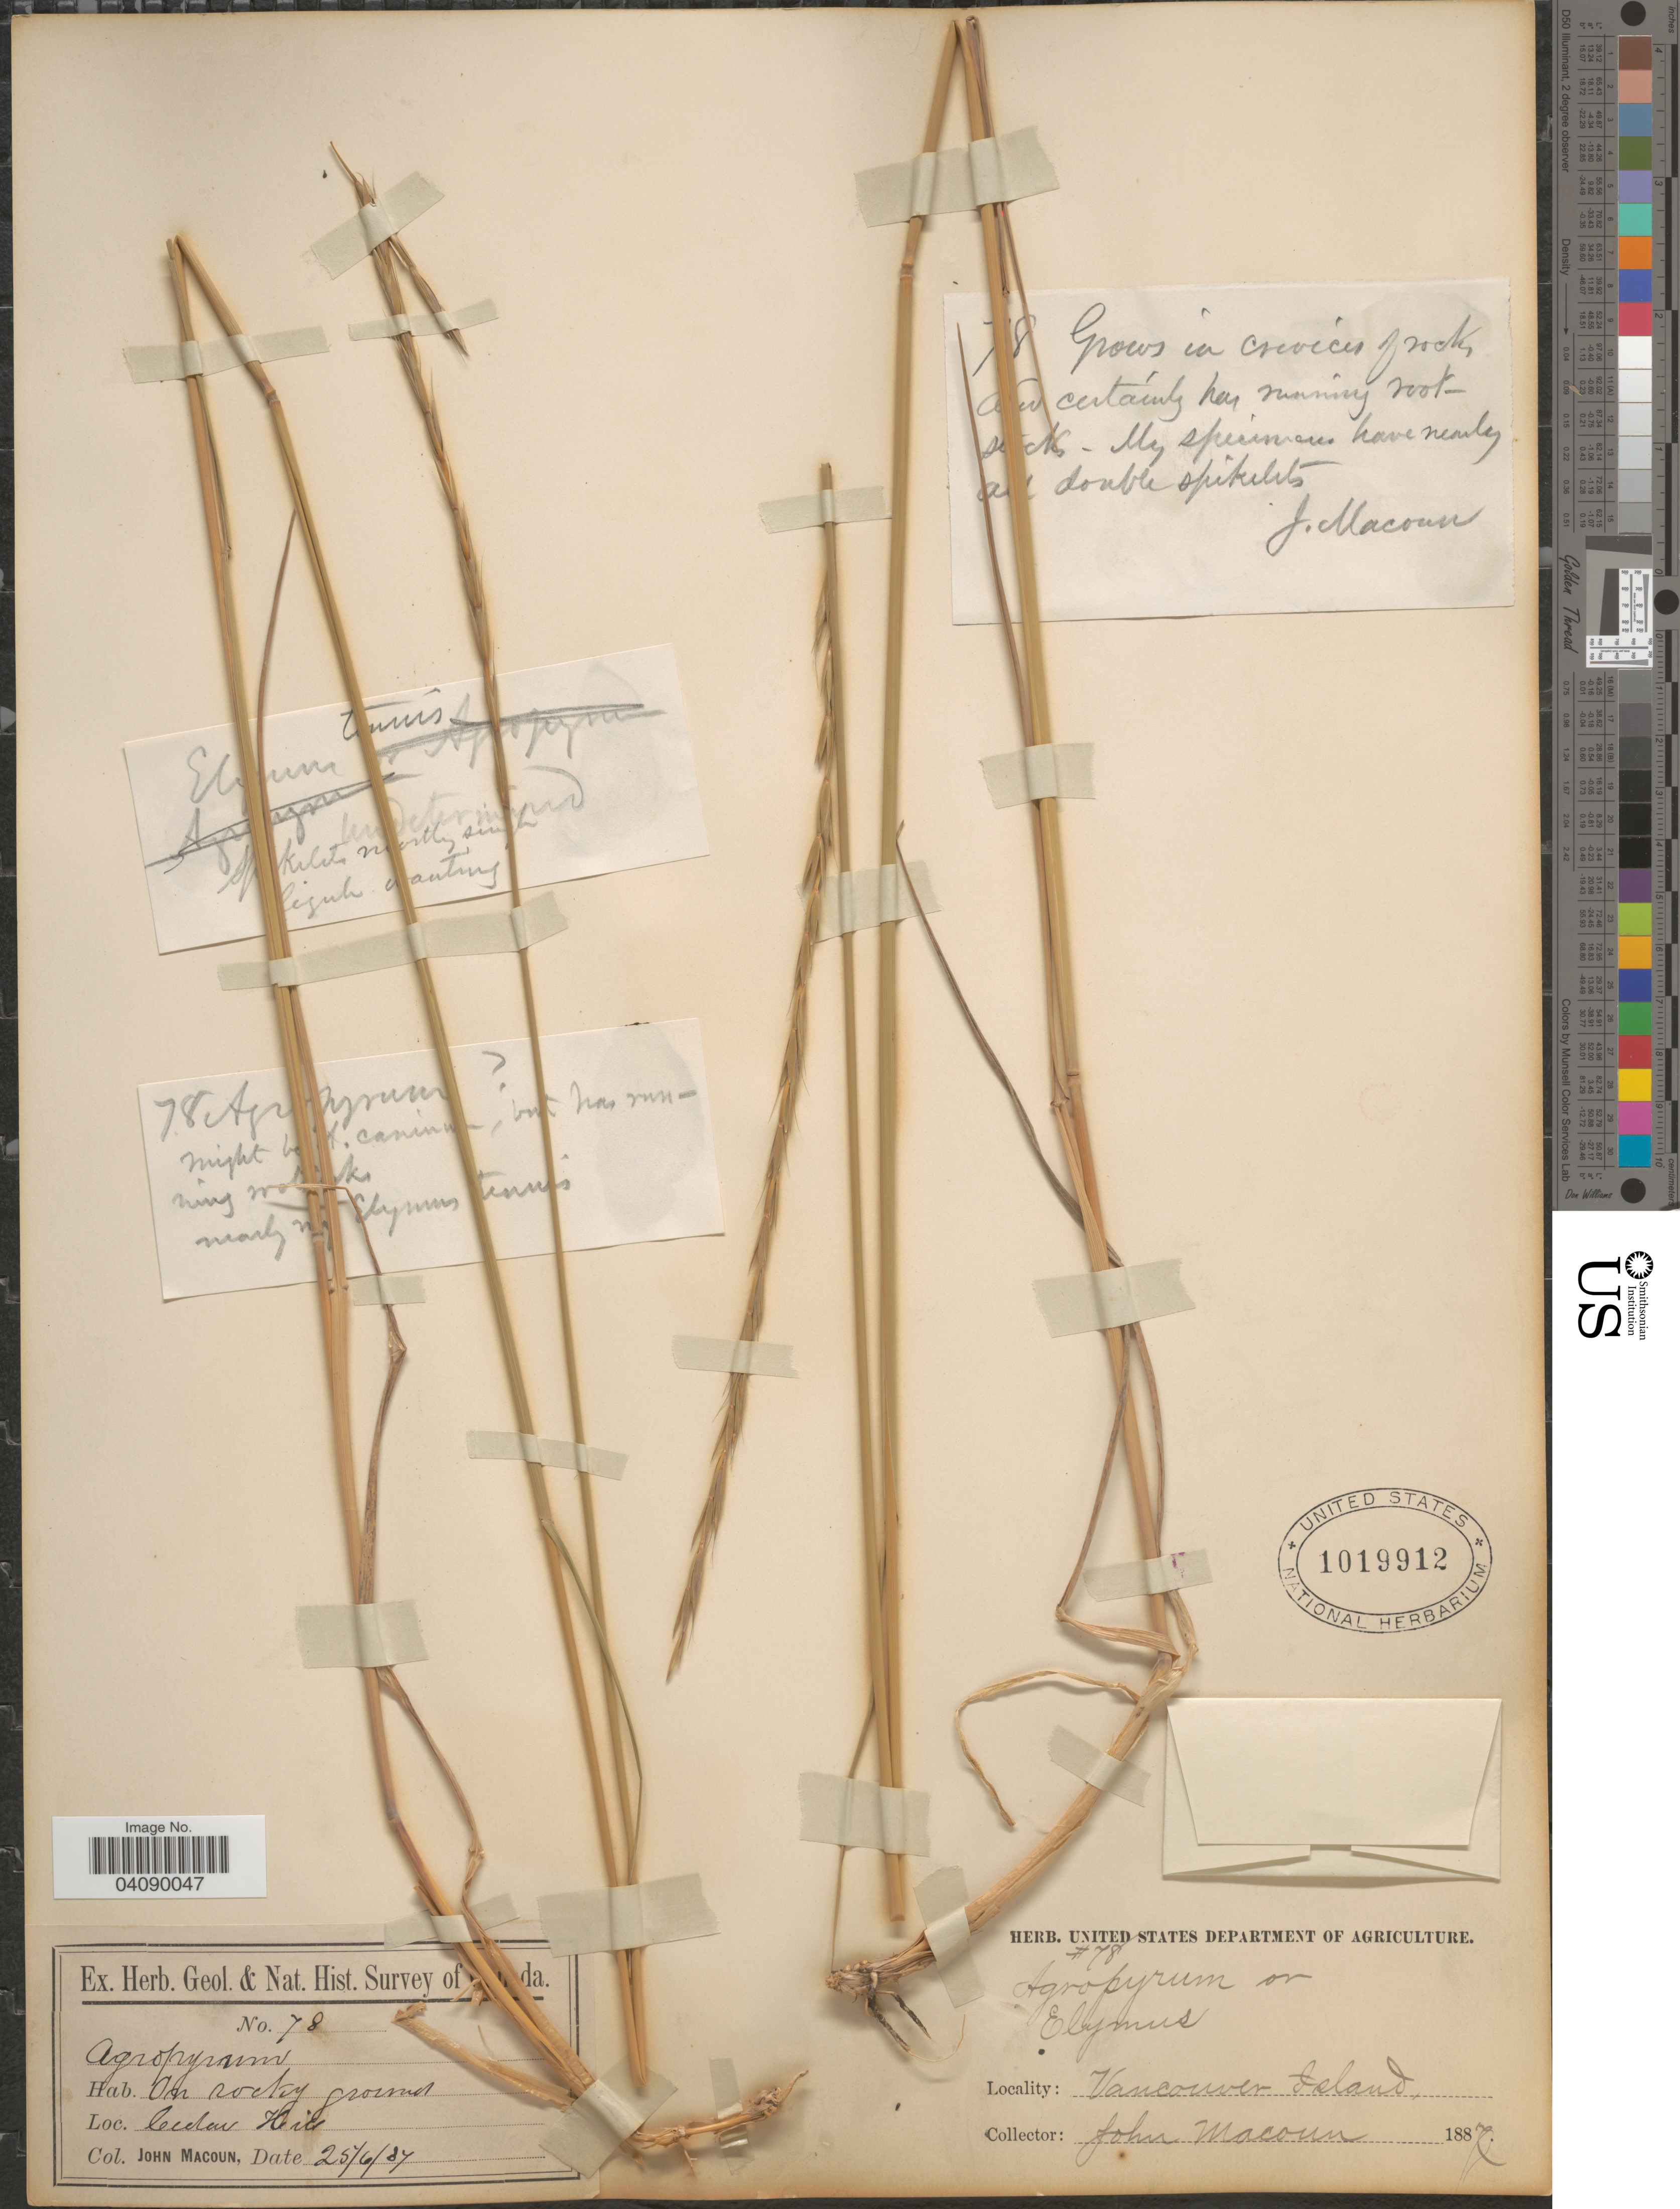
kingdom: Plantae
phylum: Tracheophyta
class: Liliopsida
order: Poales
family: Poaceae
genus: Agroelymus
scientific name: x Agroelymus sp.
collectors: J. Macoun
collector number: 78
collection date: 1887-06-25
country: Canada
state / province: British Columbia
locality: Vancouver Island. Cedar Hill.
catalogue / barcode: US 1019912